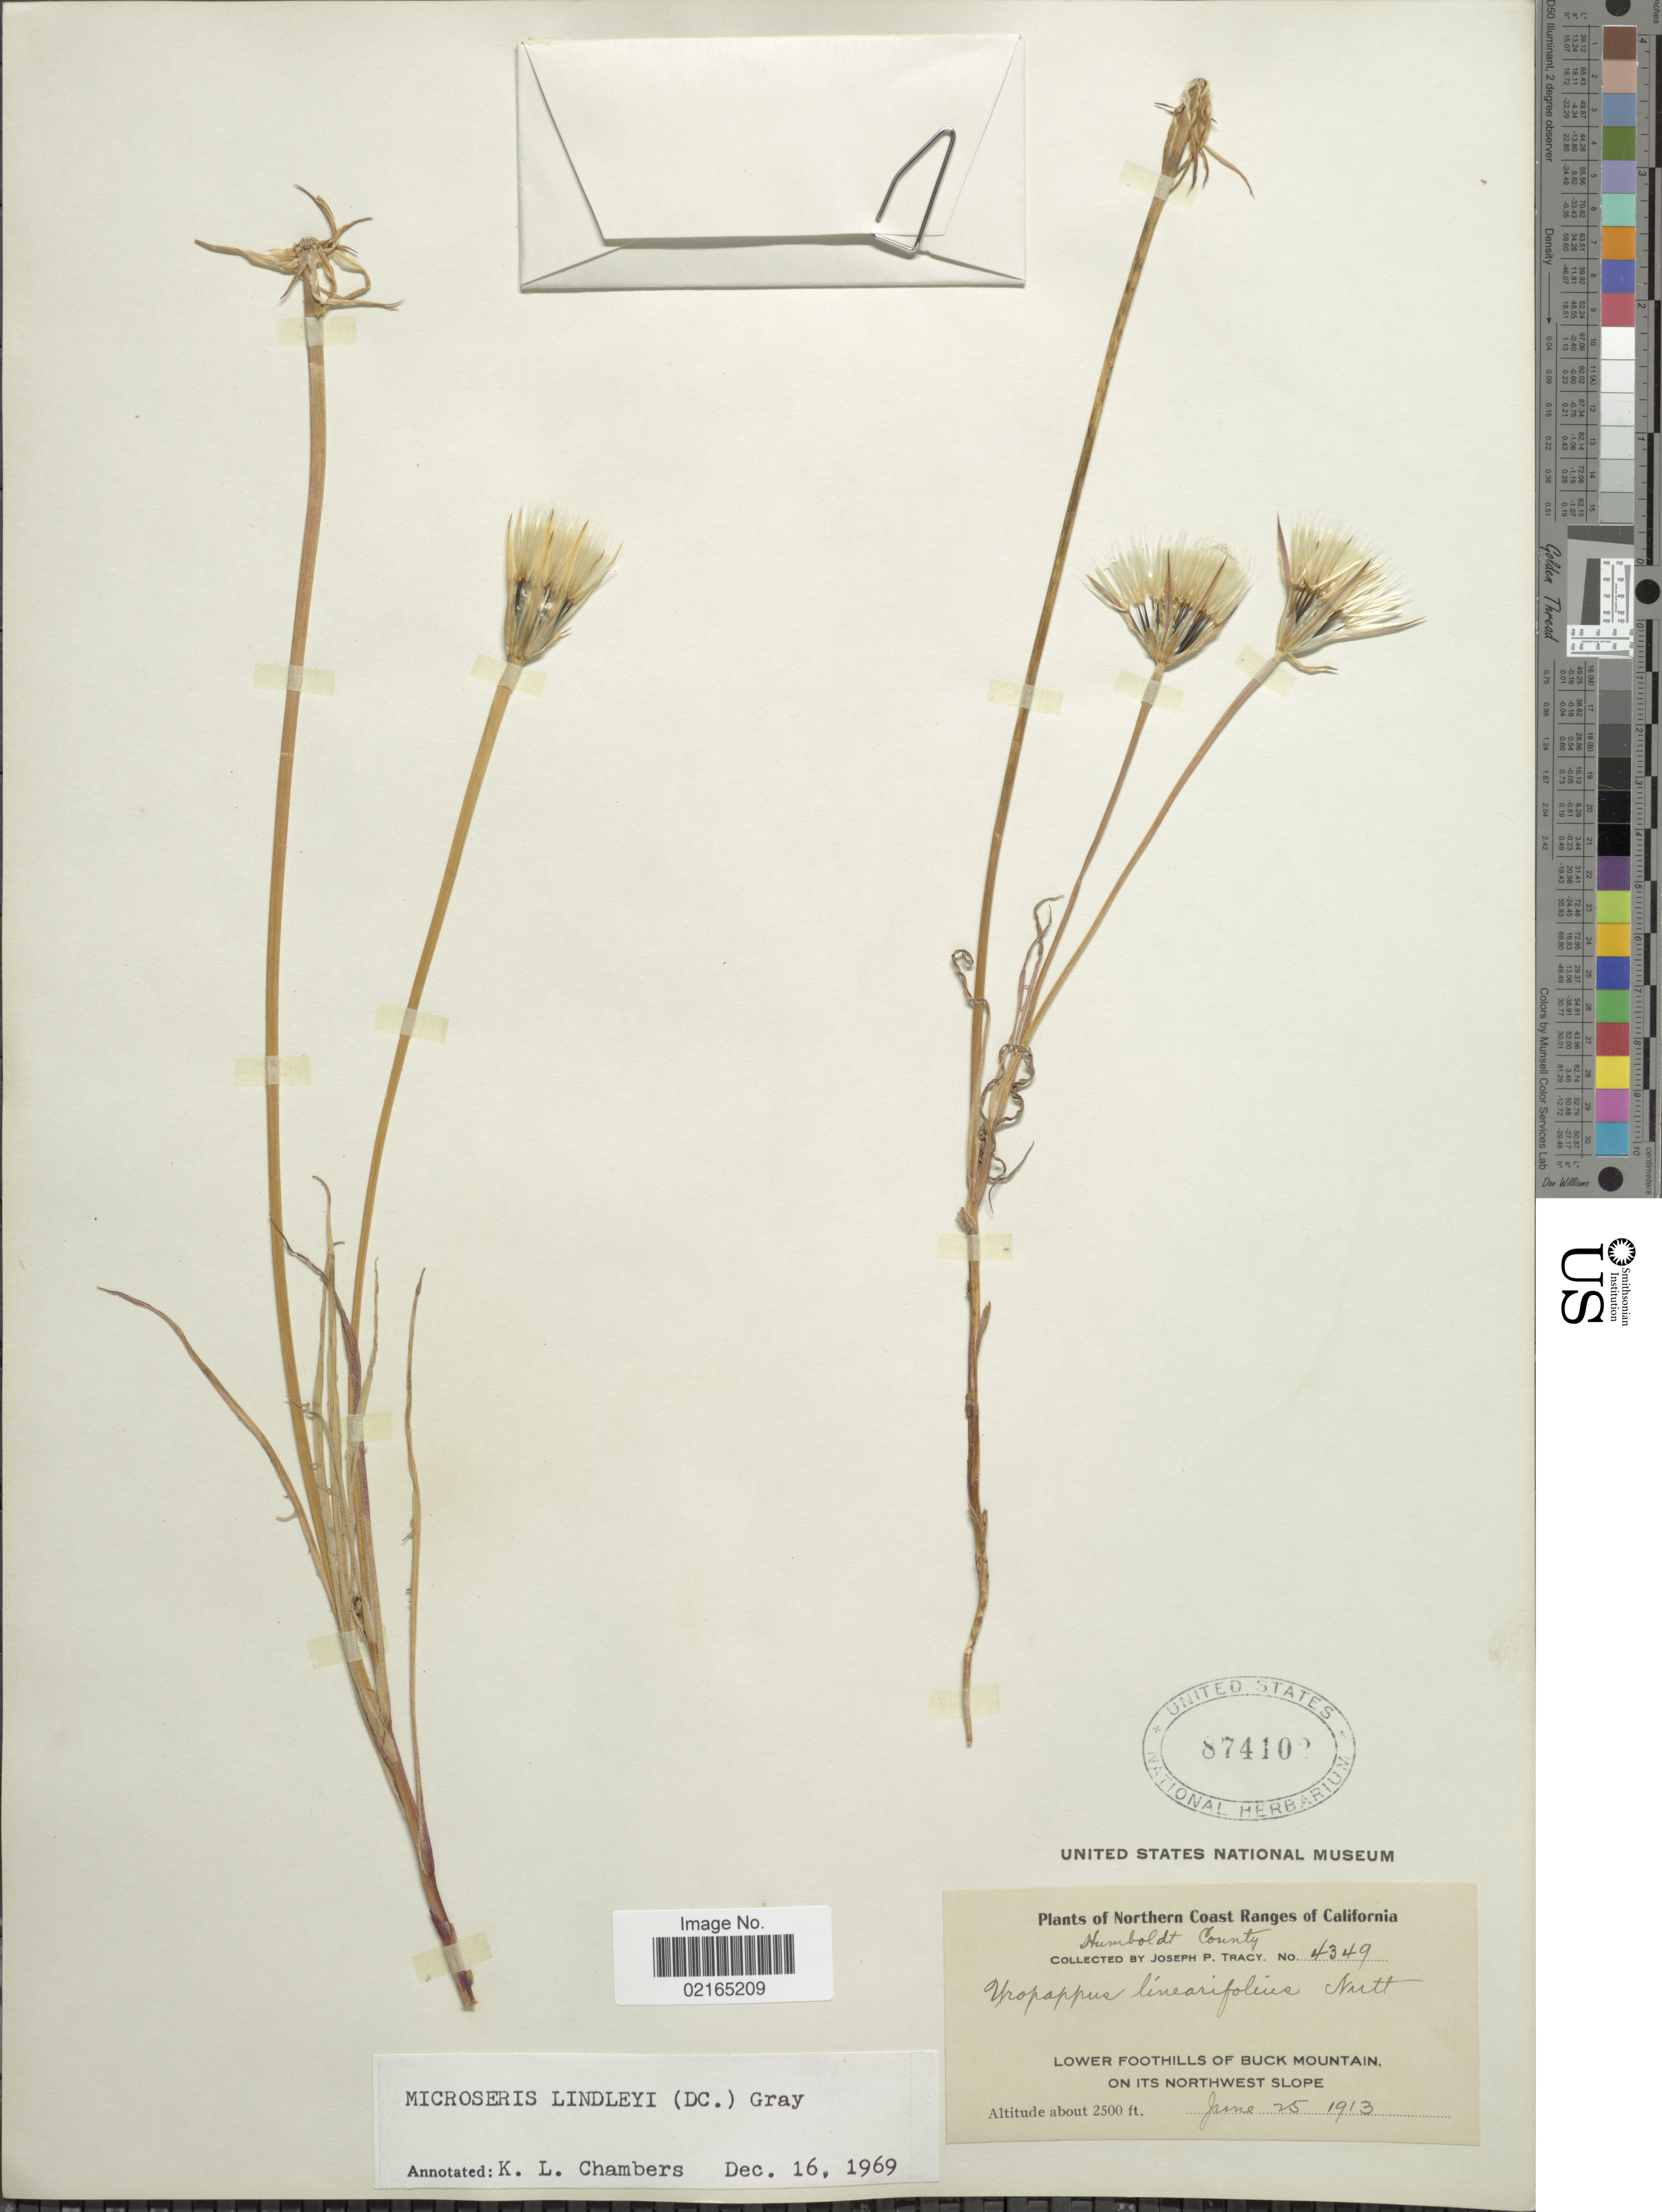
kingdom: Plantae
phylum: Tracheophyta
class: Magnoliopsida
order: Asterales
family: Asteraceae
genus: Uropappus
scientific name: Uropappus lindleyi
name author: (DC.) Nutt.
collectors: J. Tracy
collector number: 4349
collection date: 1913-06-25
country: United States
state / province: California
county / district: Humboldt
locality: Northern Coast Ranges, Humboldt County, Lower Foothills of Buck Mountain on its northwest slope.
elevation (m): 762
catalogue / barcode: US 874102